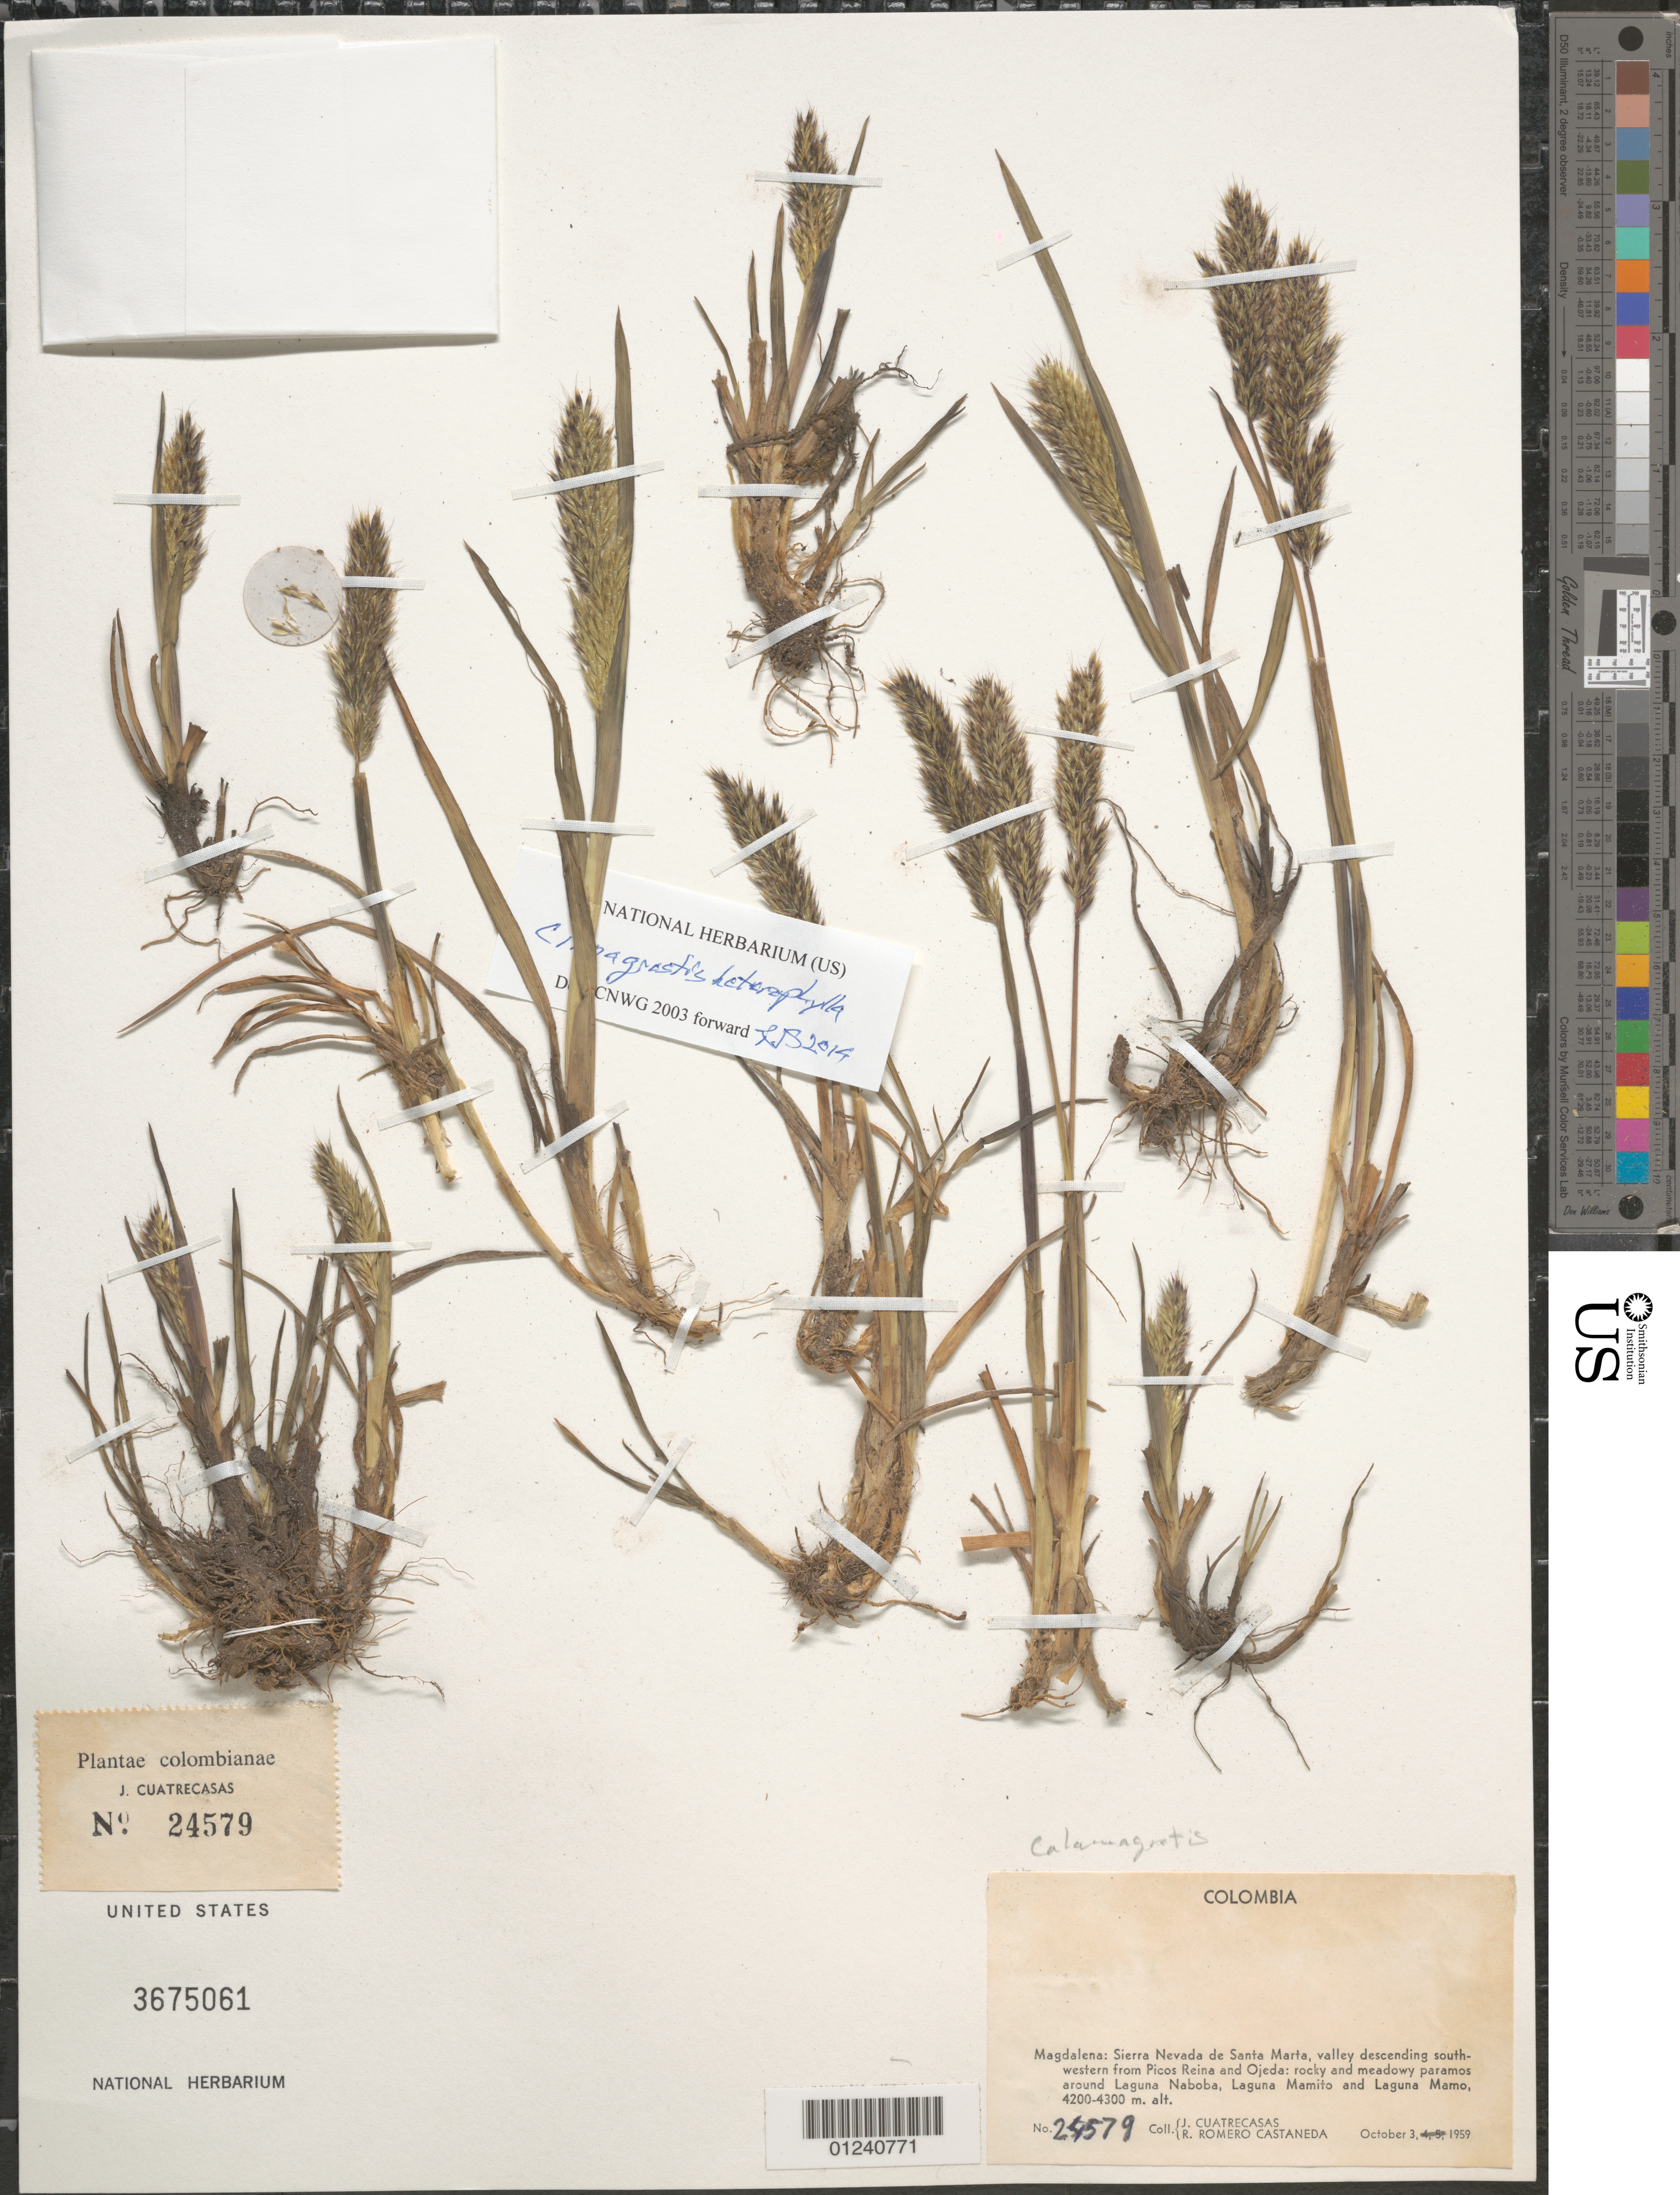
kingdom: Plantae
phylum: Tracheophyta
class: Liliopsida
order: Poales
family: Poaceae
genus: Calamagrostis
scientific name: Calamagrostis sp.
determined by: Soreng, Robert J., Research Associate (BOT), Smithsonian Institution - National Museum of Natural History (UNITED STATES)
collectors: J. Cuatrecasas & R. Romero Castañeda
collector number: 24579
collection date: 1959-10-03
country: Colombia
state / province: Magdalena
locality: Sierra Nevada de Santa Marta, valley descending south-west from Picos Reina and Ojeda; rocky and meadowy paramos around Laguna Naboba, Laguna Mamito, and Laguna Mamo.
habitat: rocky and meadowy paramos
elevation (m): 4200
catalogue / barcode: US 3675061